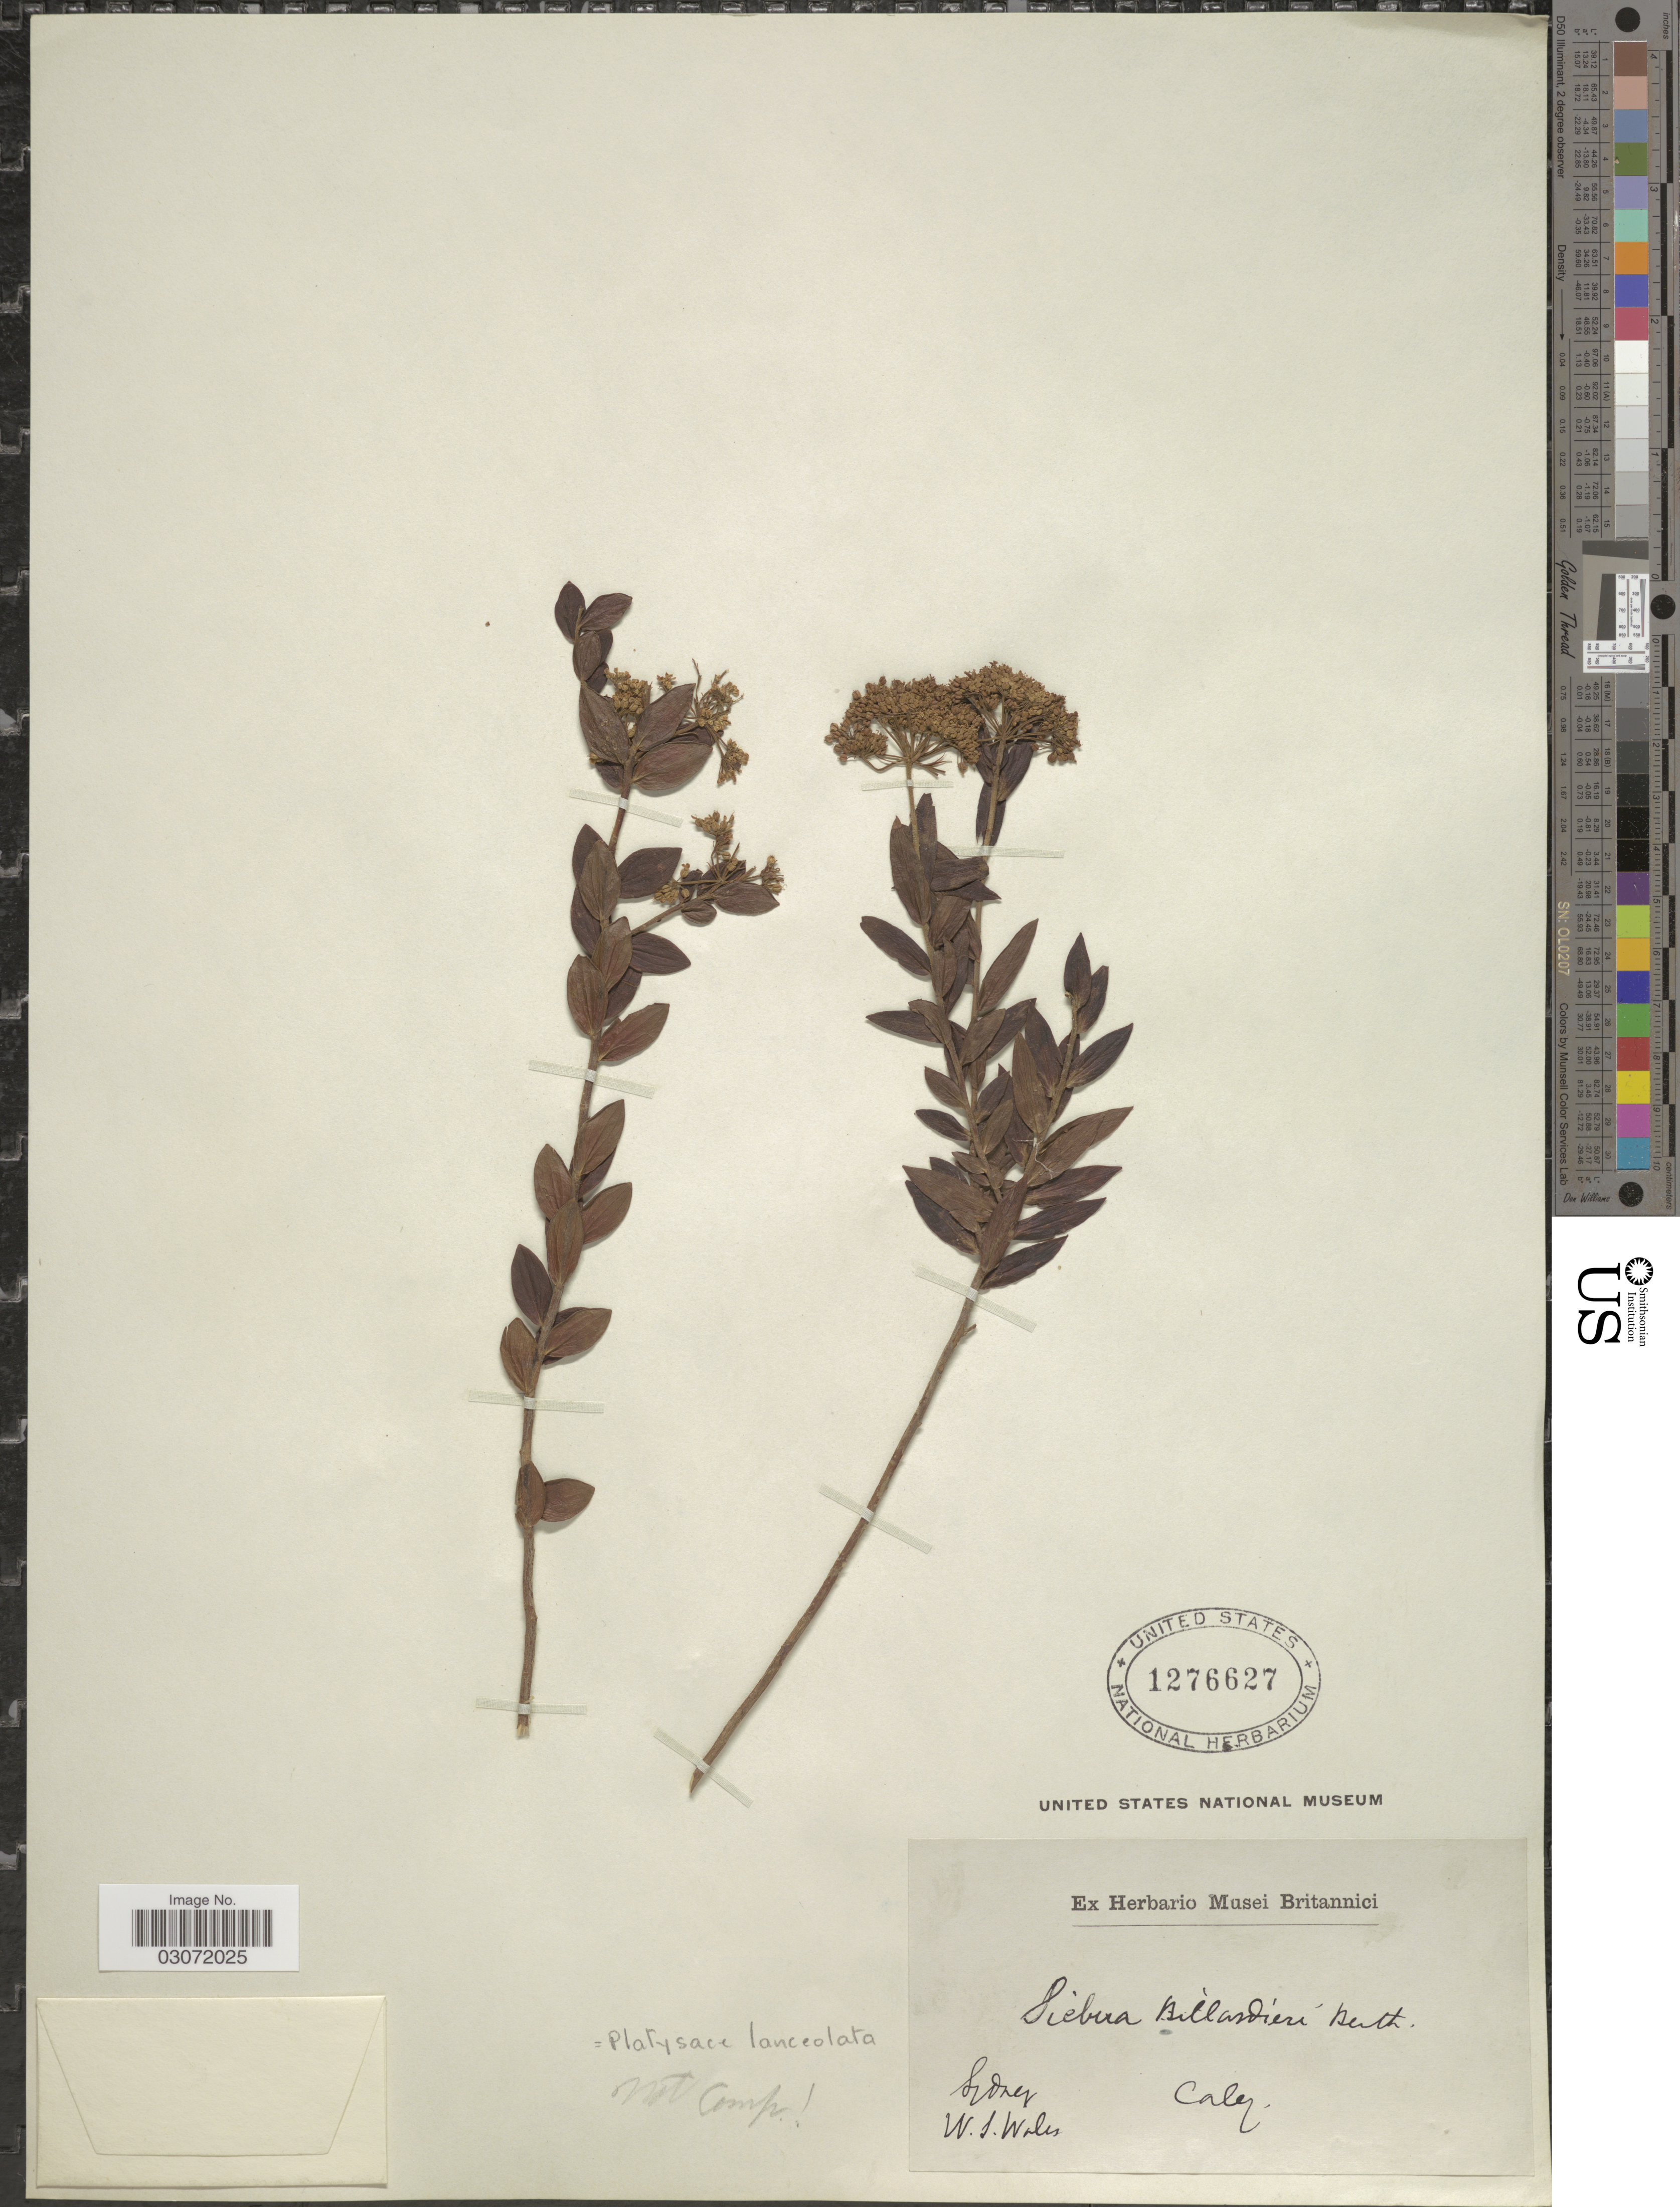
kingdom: Plantae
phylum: Tracheophyta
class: Magnoliopsida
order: Apiales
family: Apiaceae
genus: Platysace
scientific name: Platysace lanceolata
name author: Druce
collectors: -. Caley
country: Australia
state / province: New South Wales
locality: Sydney. N.S.Wales.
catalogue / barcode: US 1276627